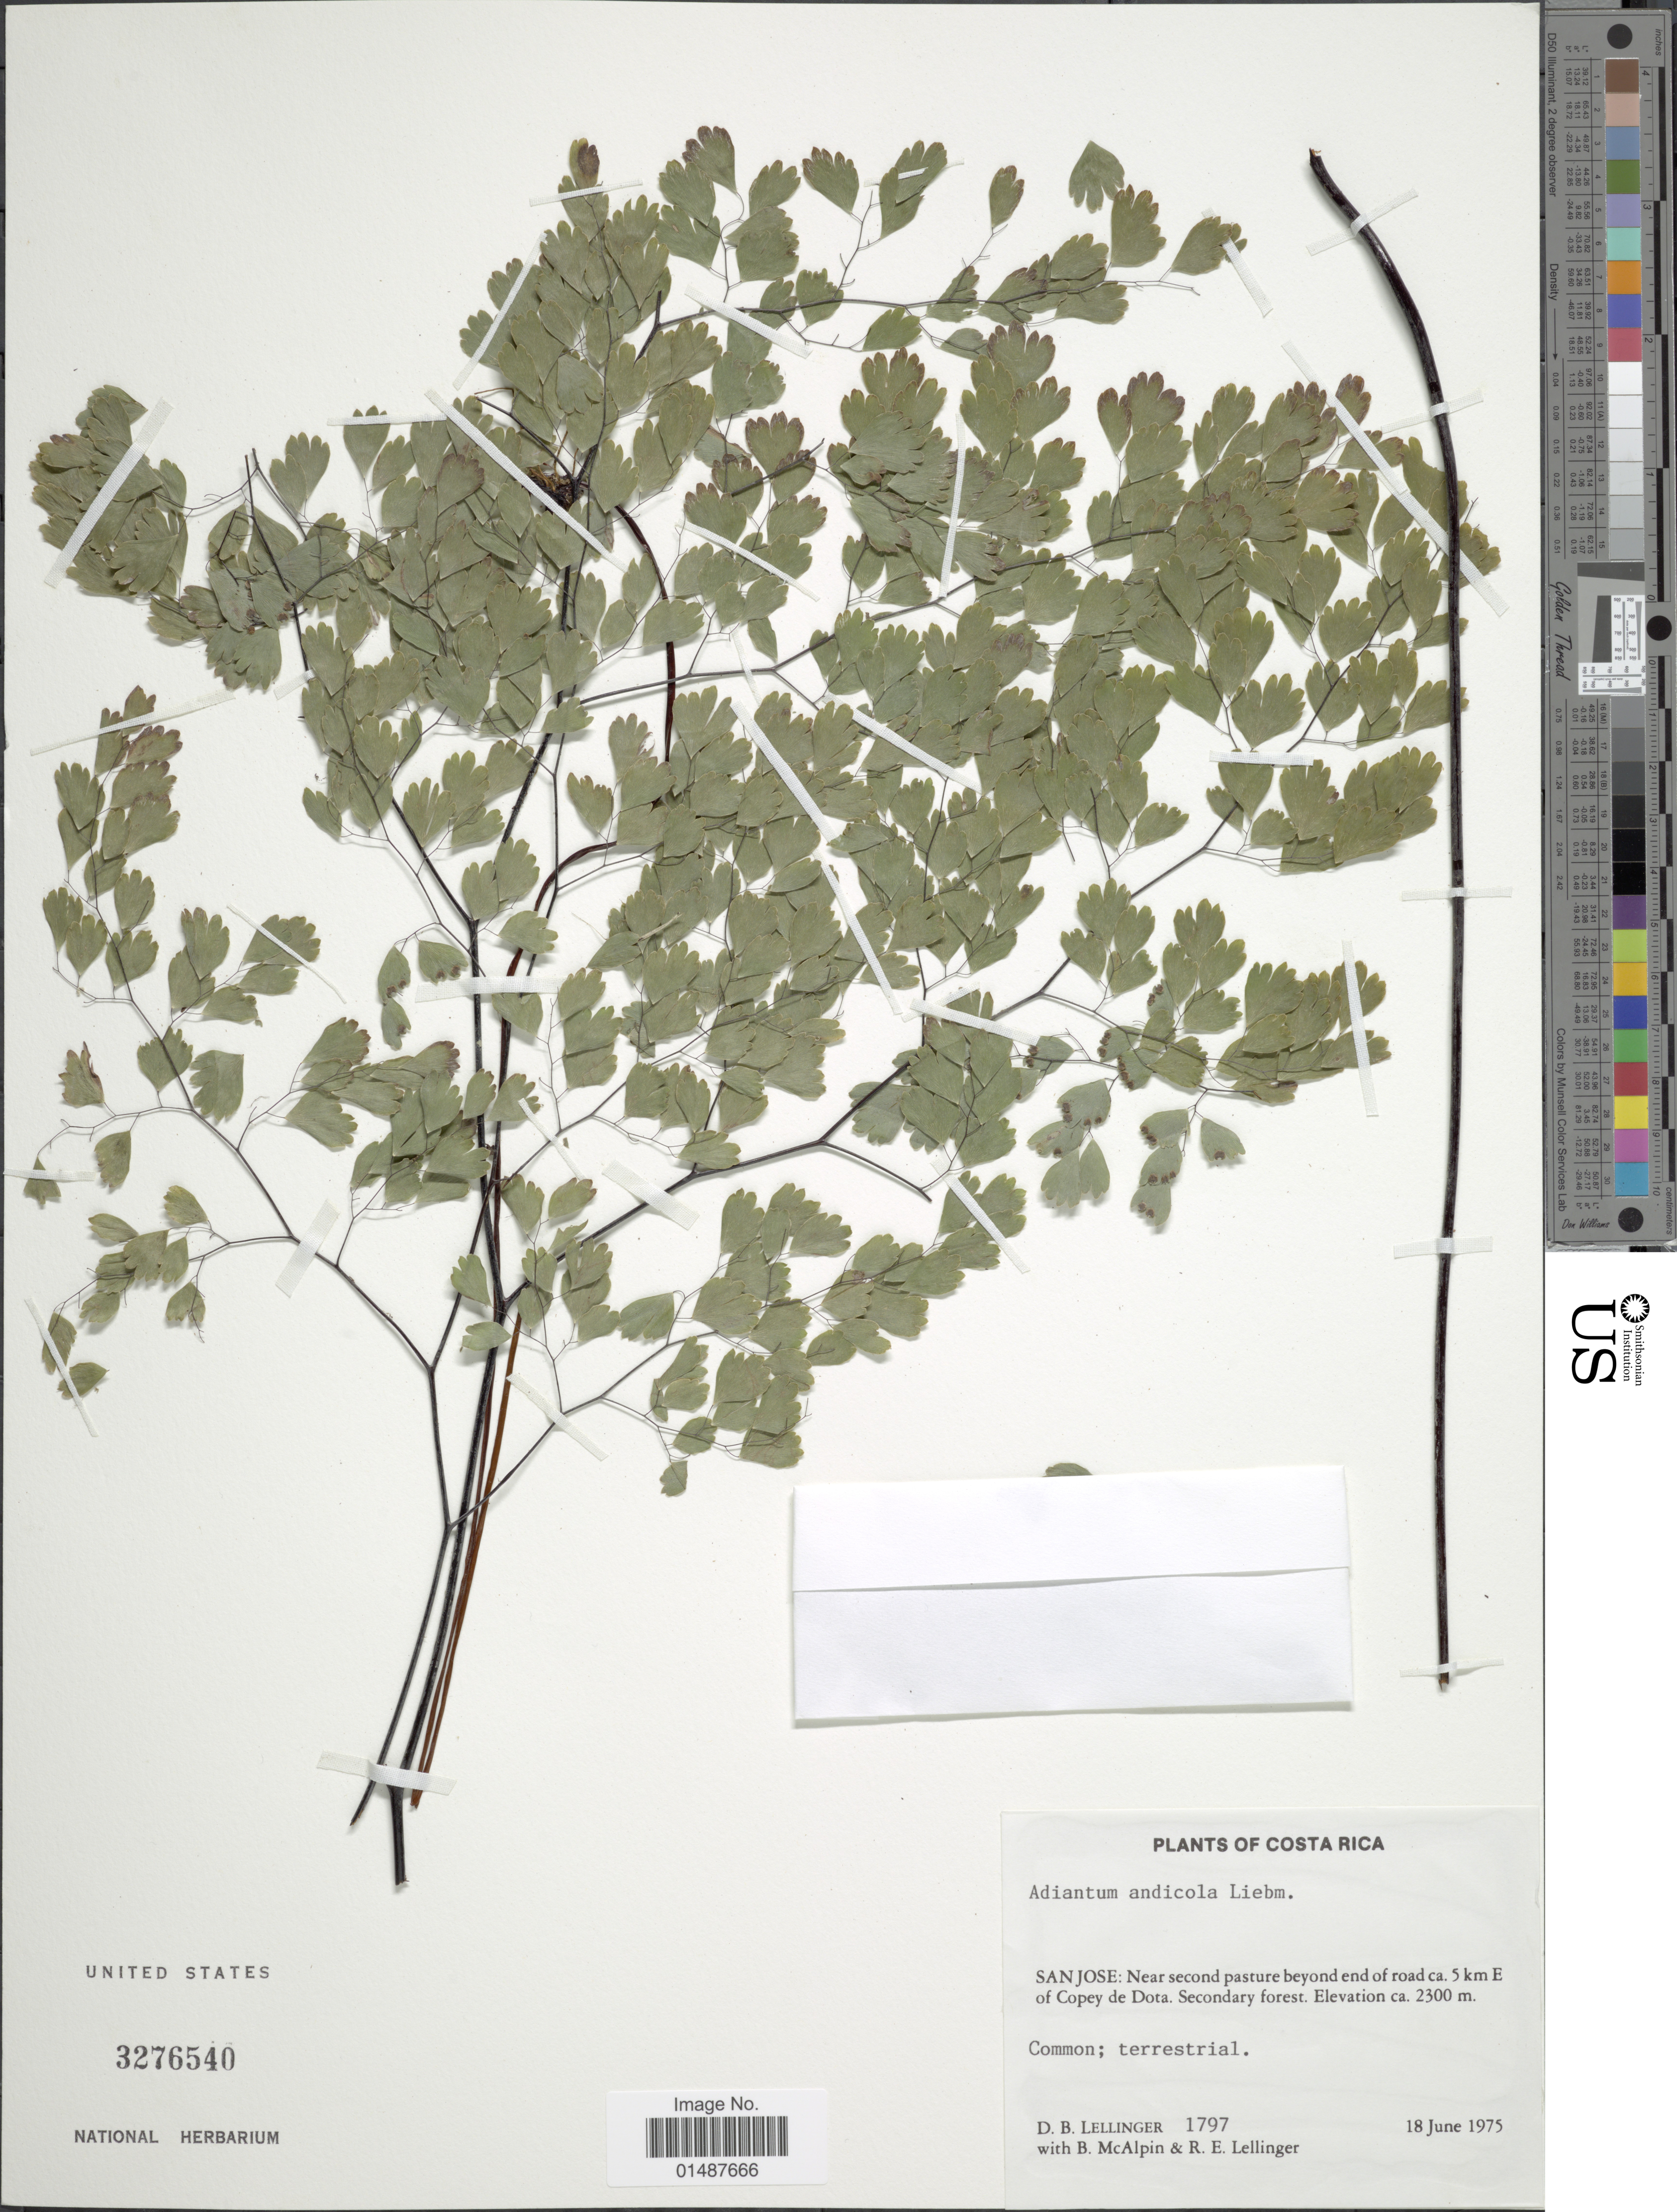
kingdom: Plantae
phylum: Tracheophyta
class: Polypodiopsida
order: Polypodiales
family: Pteridaceae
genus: Adiantum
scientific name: Adiantum andicola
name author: Liebm.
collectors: D. B. Lellinger, B. McAlpin & R. E. Lellinger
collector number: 1797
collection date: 1975-06-18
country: Costa Rica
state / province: San José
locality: Near second pasture beyond end of road ca. 5 km E of Copey de Dota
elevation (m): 2300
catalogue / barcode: US 3276540